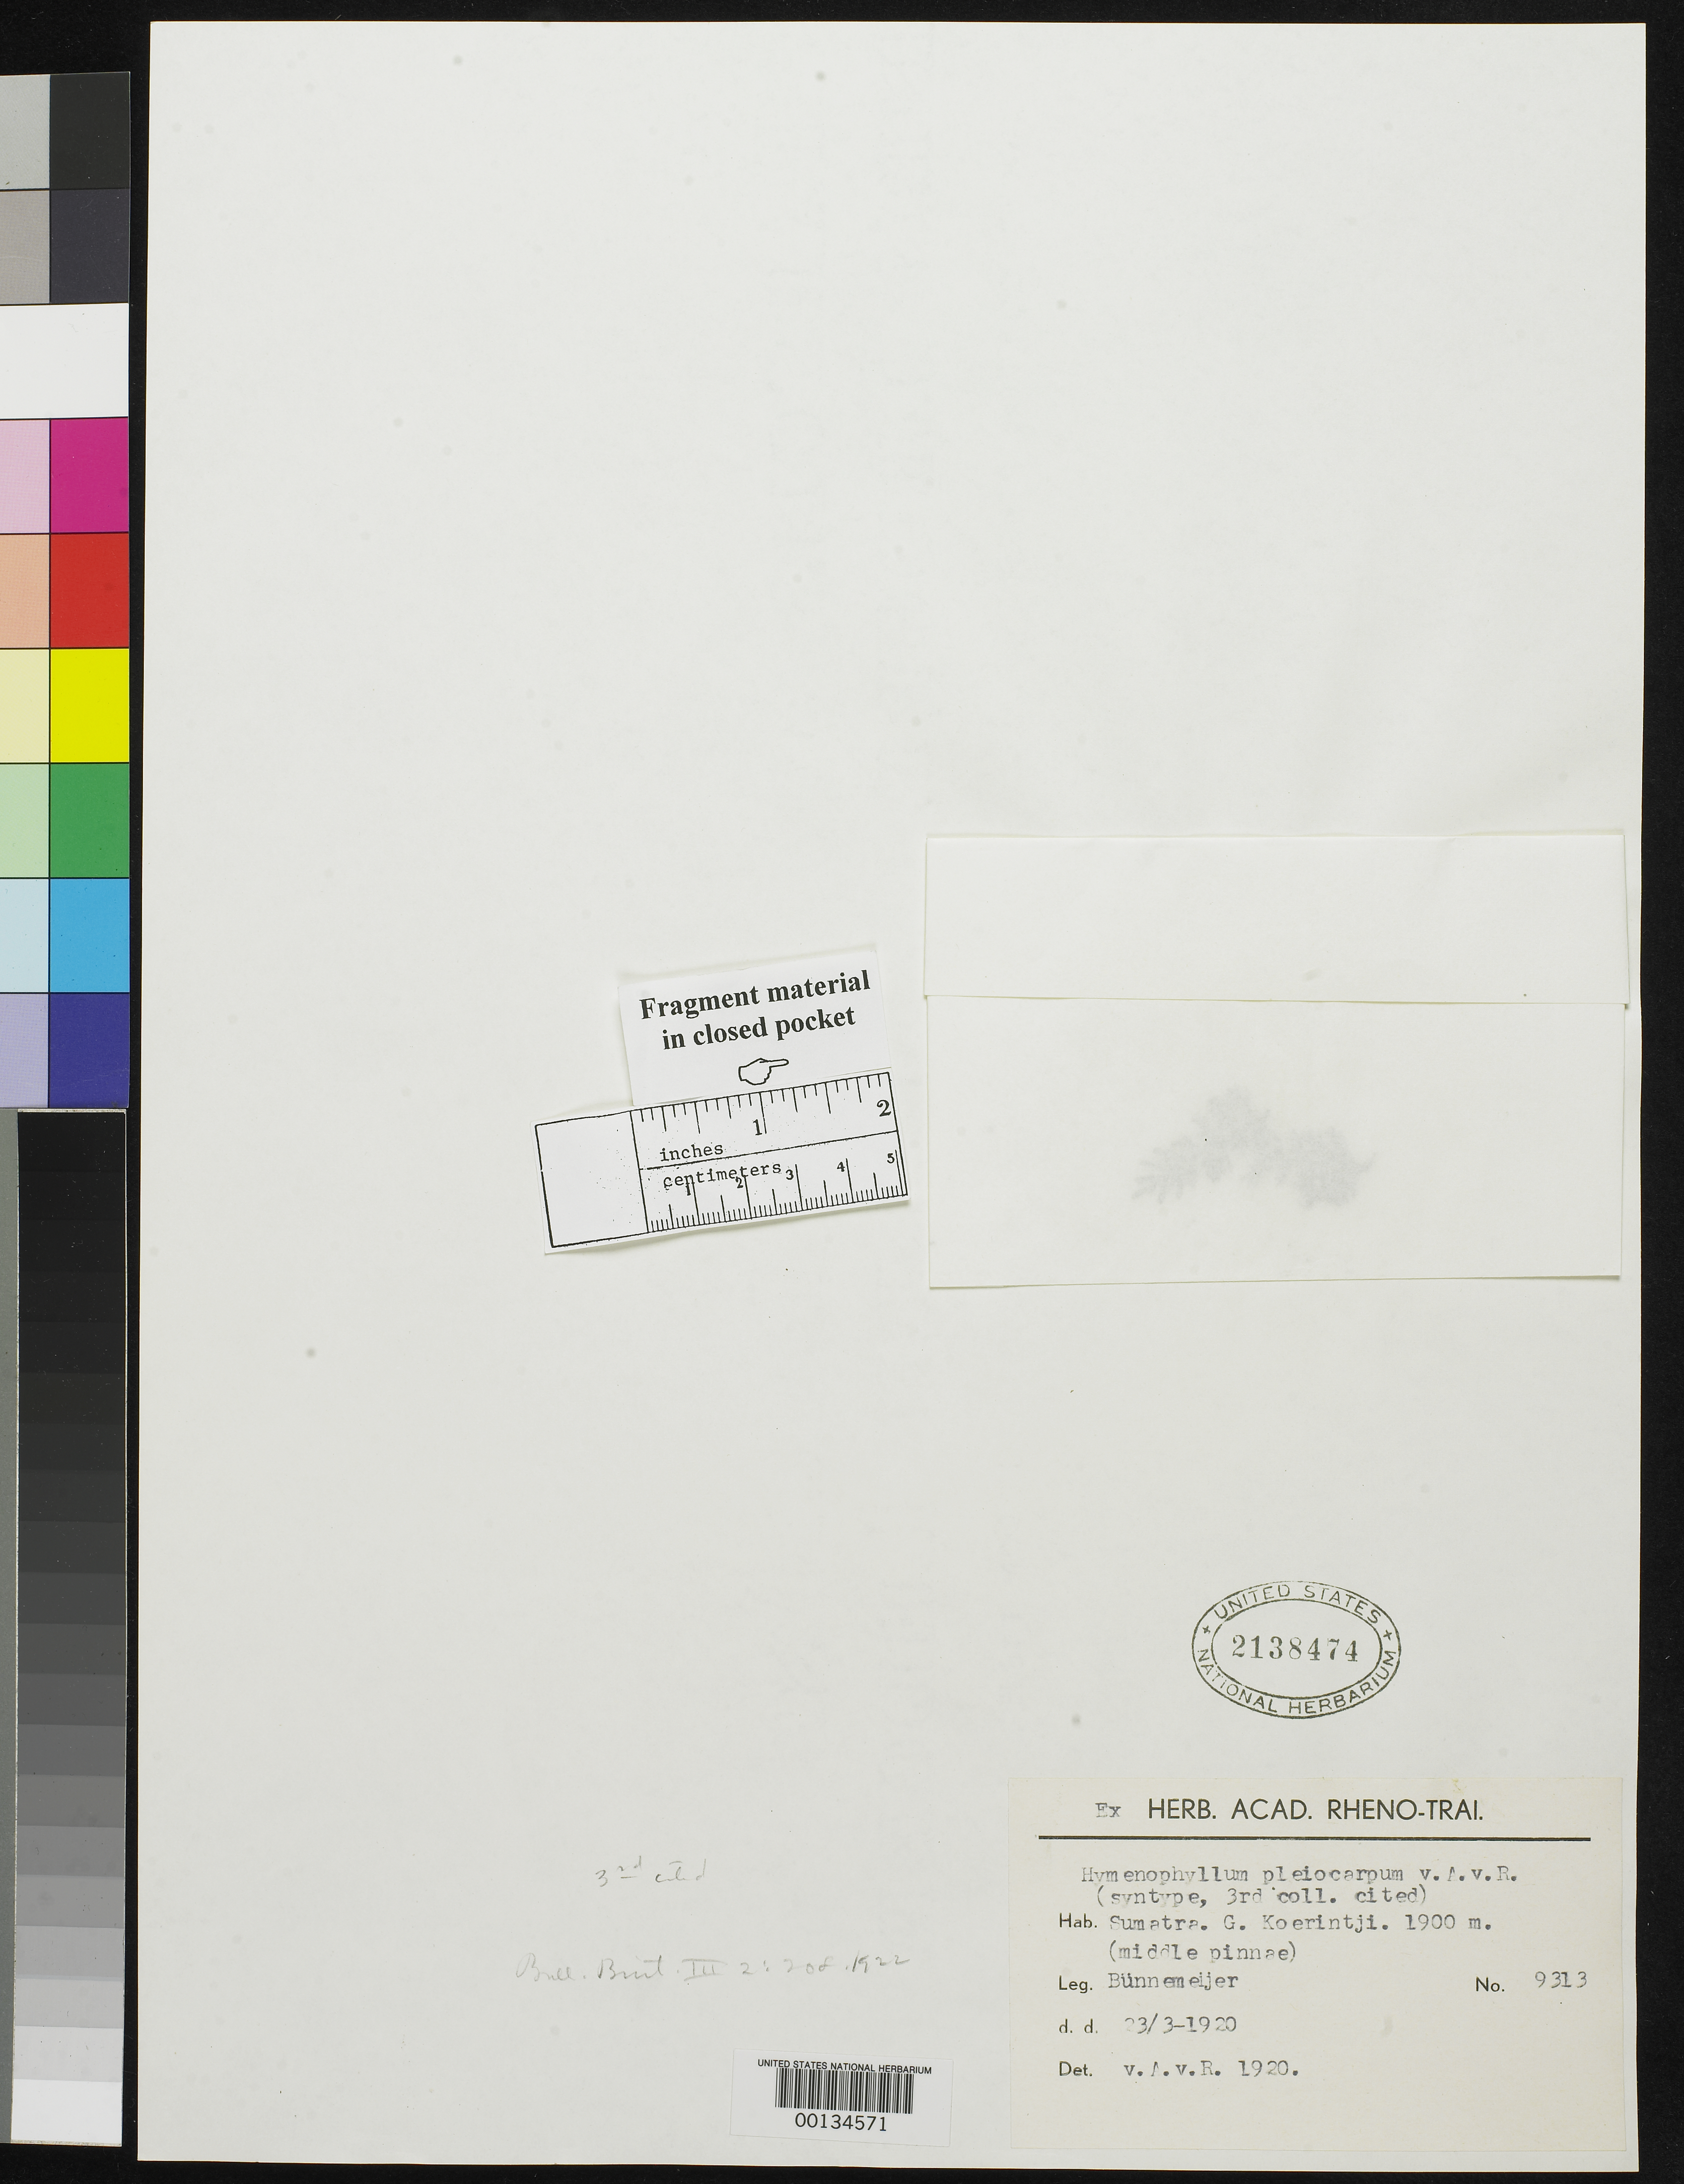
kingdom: Plantae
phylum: Tracheophyta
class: Polypodiopsida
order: Hymenophyllales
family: Hymenophyllaceae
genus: Hymenophyllum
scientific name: Hymenophyllum pleiocarpum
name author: Alderw.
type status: Syntype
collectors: -. Bunnemeijer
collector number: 9313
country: Indonesia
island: Sumatra.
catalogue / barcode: US 2138474